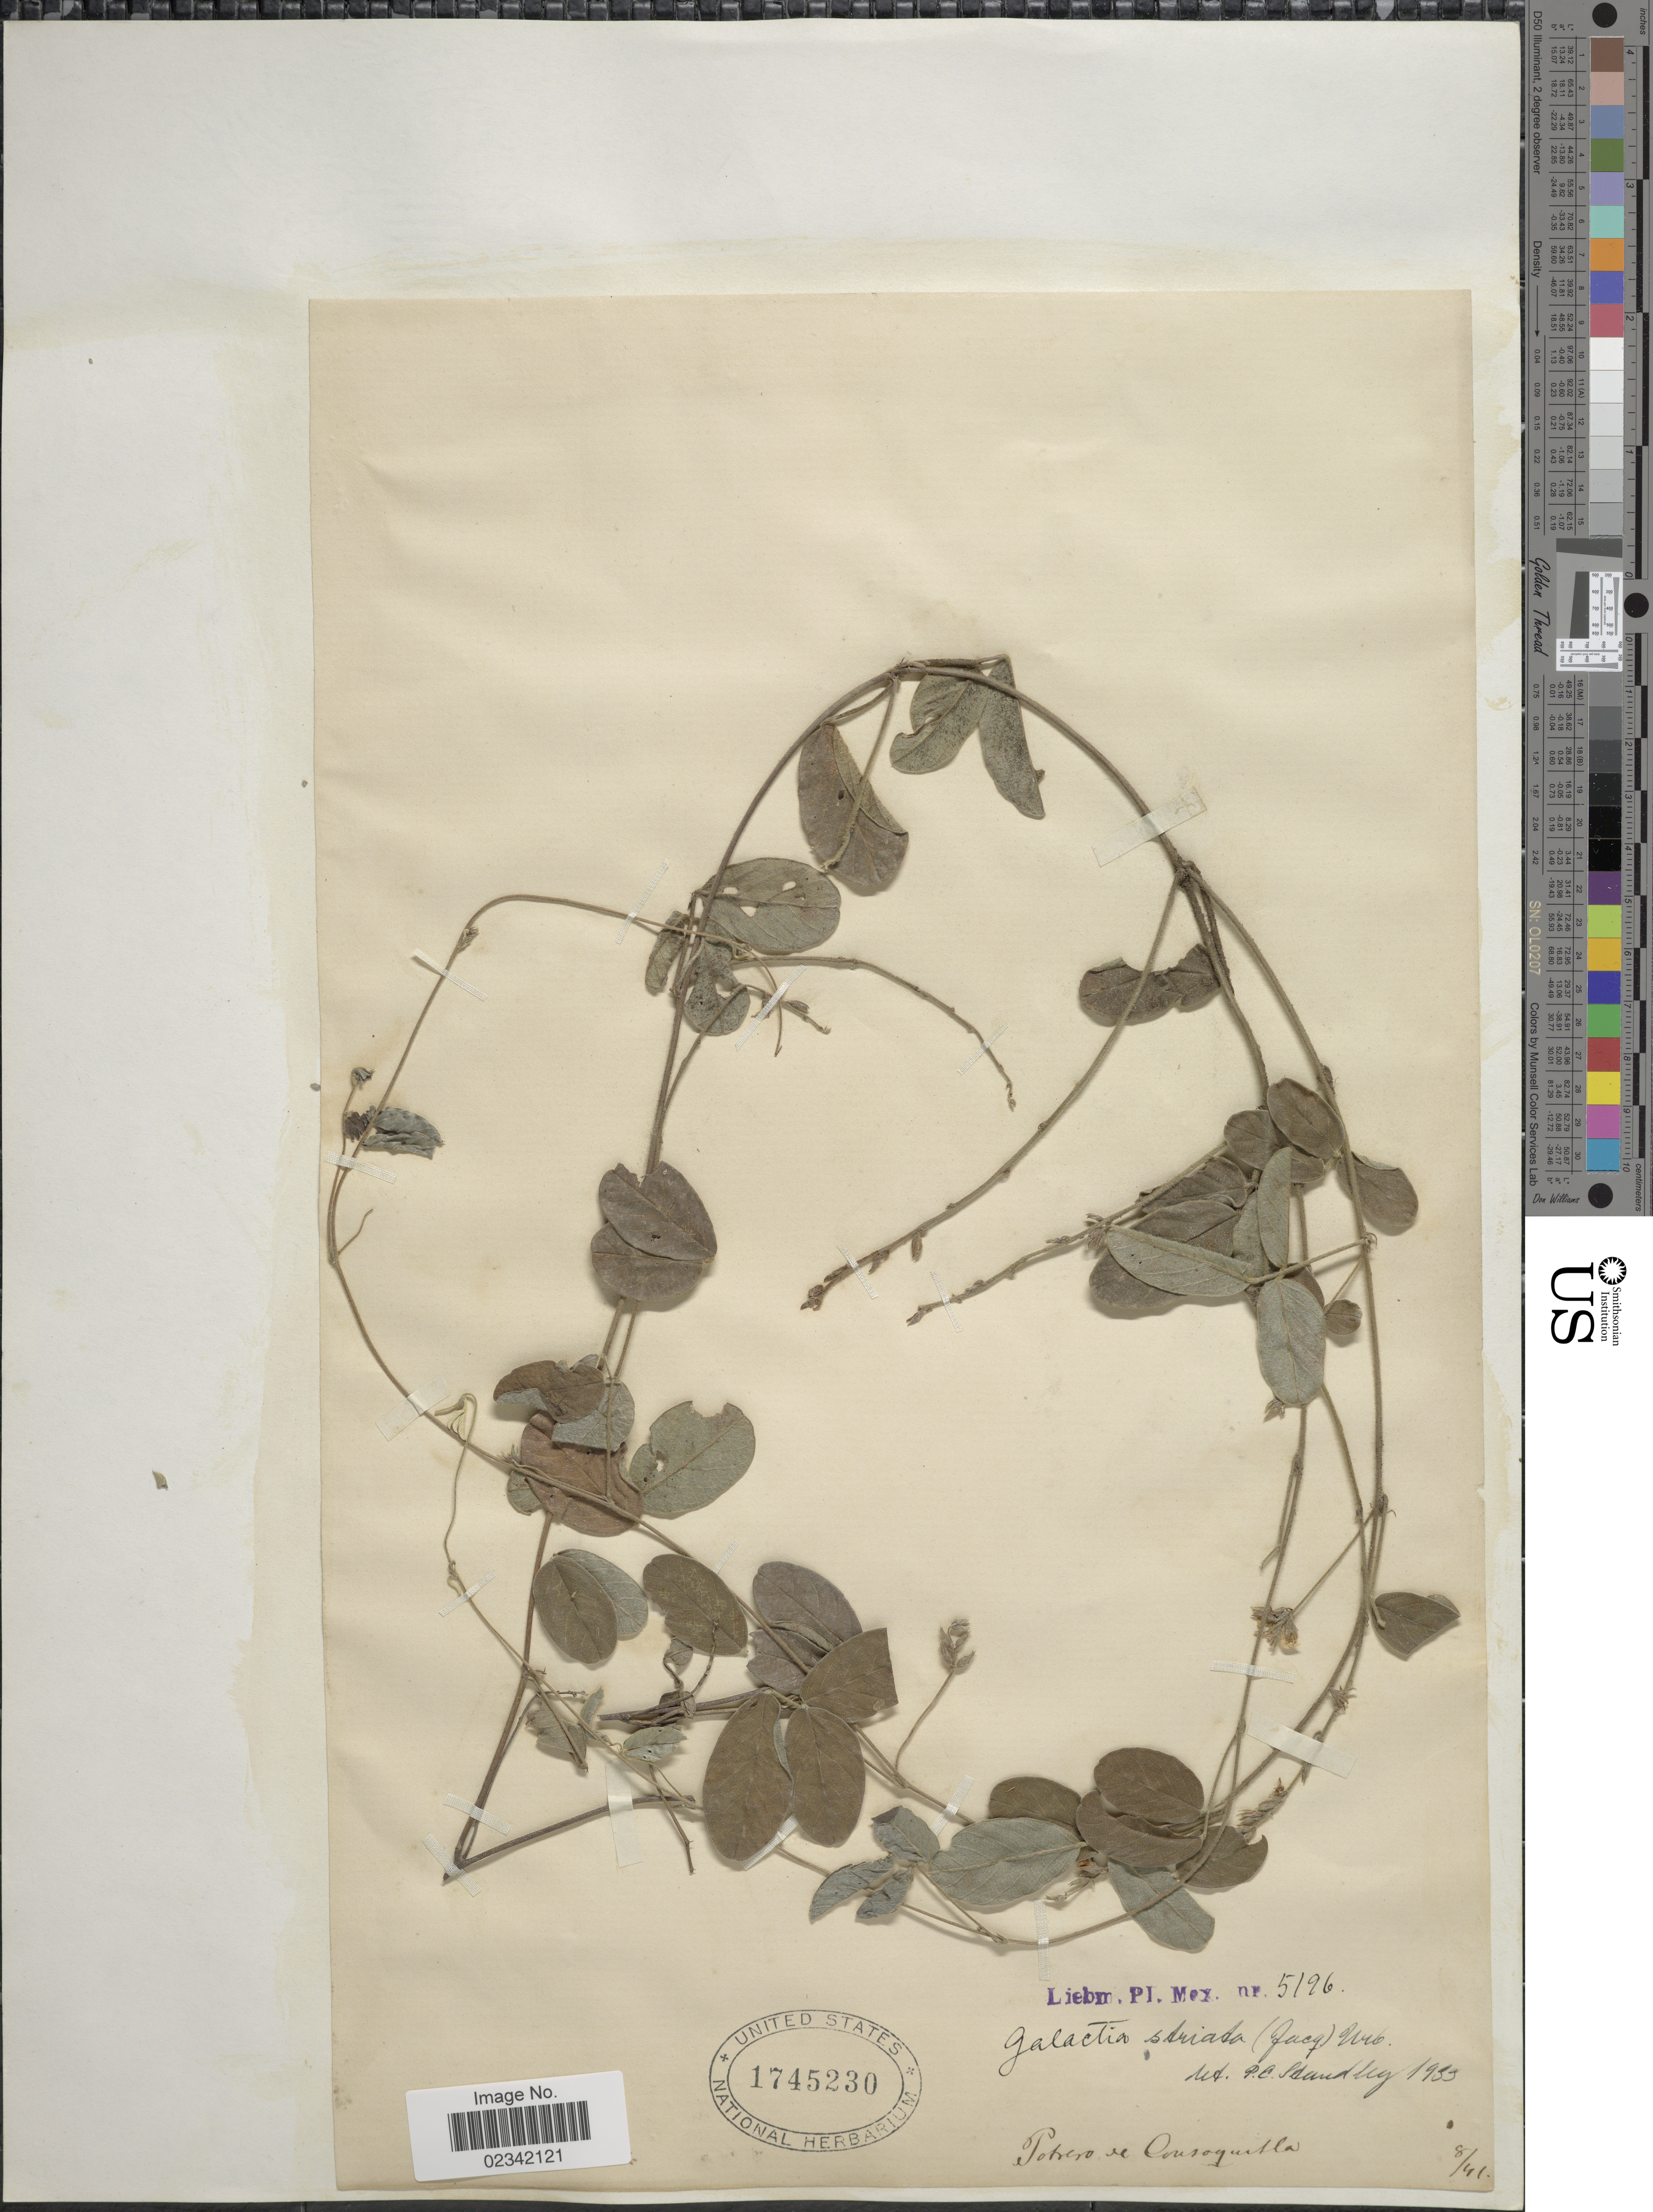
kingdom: Plantae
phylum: Tracheophyta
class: Magnoliopsida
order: Fabales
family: Fabaceae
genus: Galactia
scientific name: Galactia striata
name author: (Jacq.) Urb.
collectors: Liebmann, --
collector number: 5196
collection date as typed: Transcribed d/m/y: /8/41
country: Mexico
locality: Potrero de Consoquilla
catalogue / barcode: US 1745230